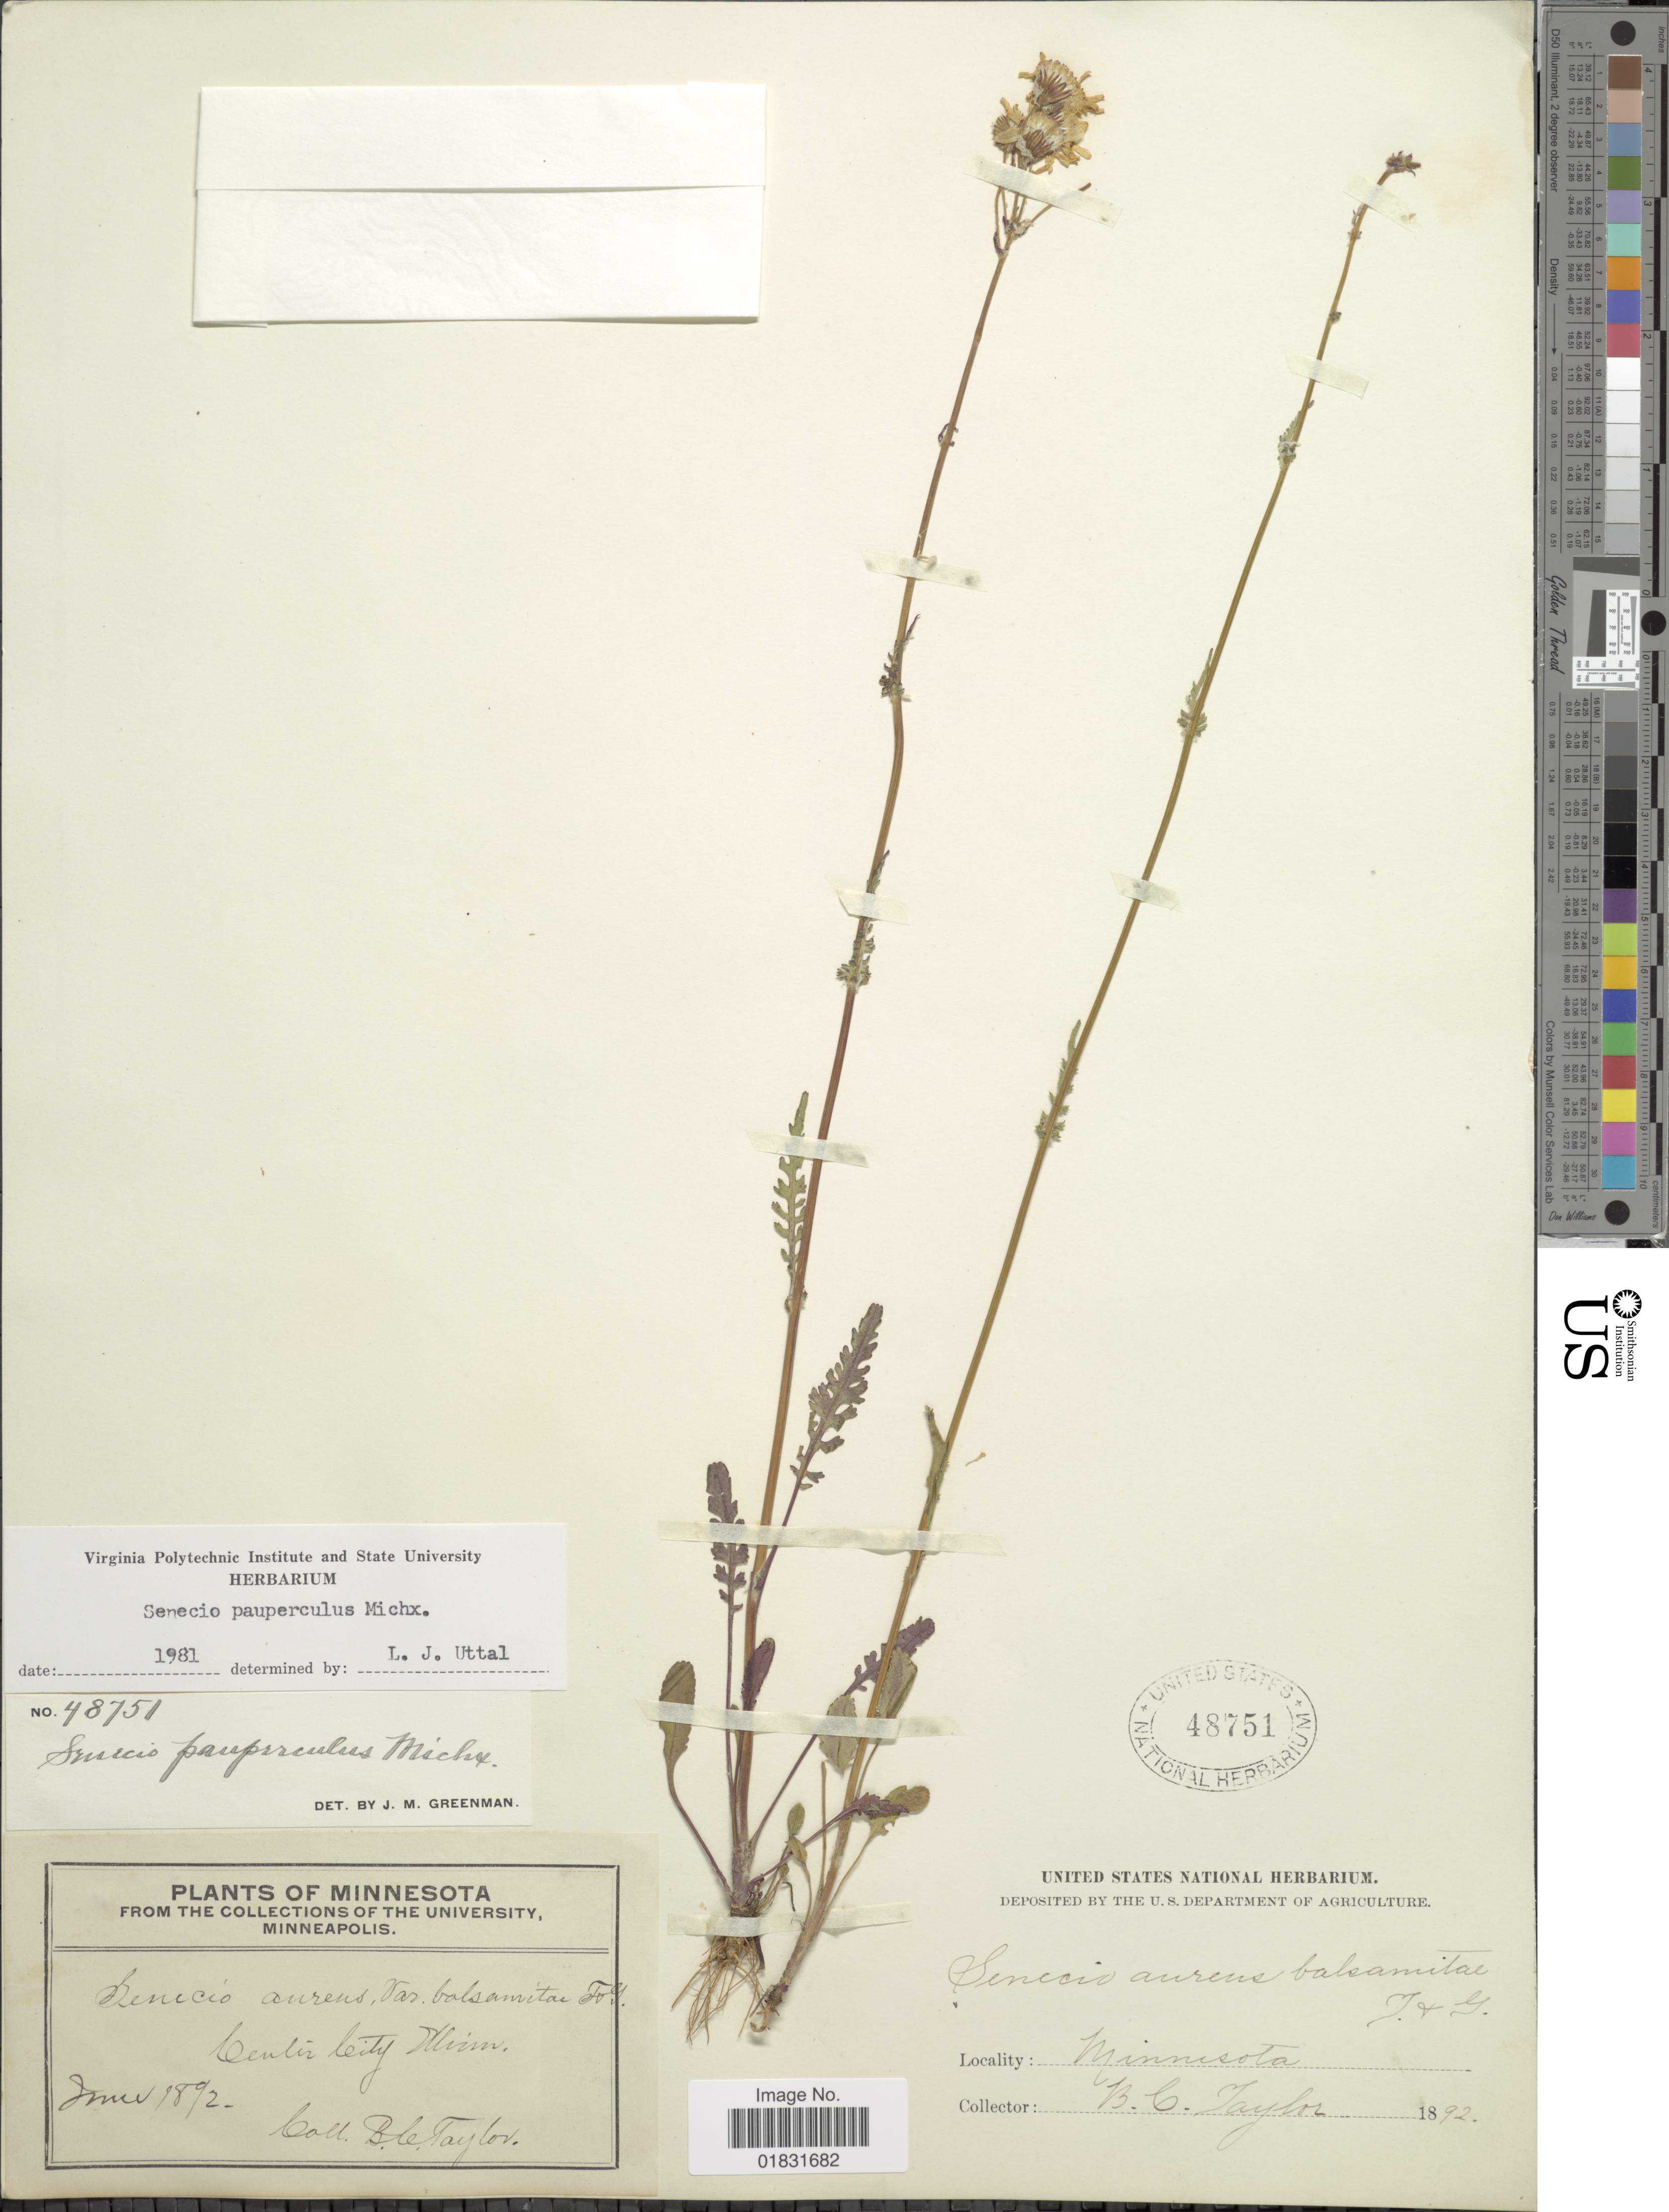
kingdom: Plantae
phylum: Tracheophyta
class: Magnoliopsida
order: Asterales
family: Asteraceae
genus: Packera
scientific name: Packera paupercula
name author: (Michx.) Á. Löve & D. Löve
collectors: B. C. Taylor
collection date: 1892-06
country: United States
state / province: Minnesota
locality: Center City, Minn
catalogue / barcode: US 48751